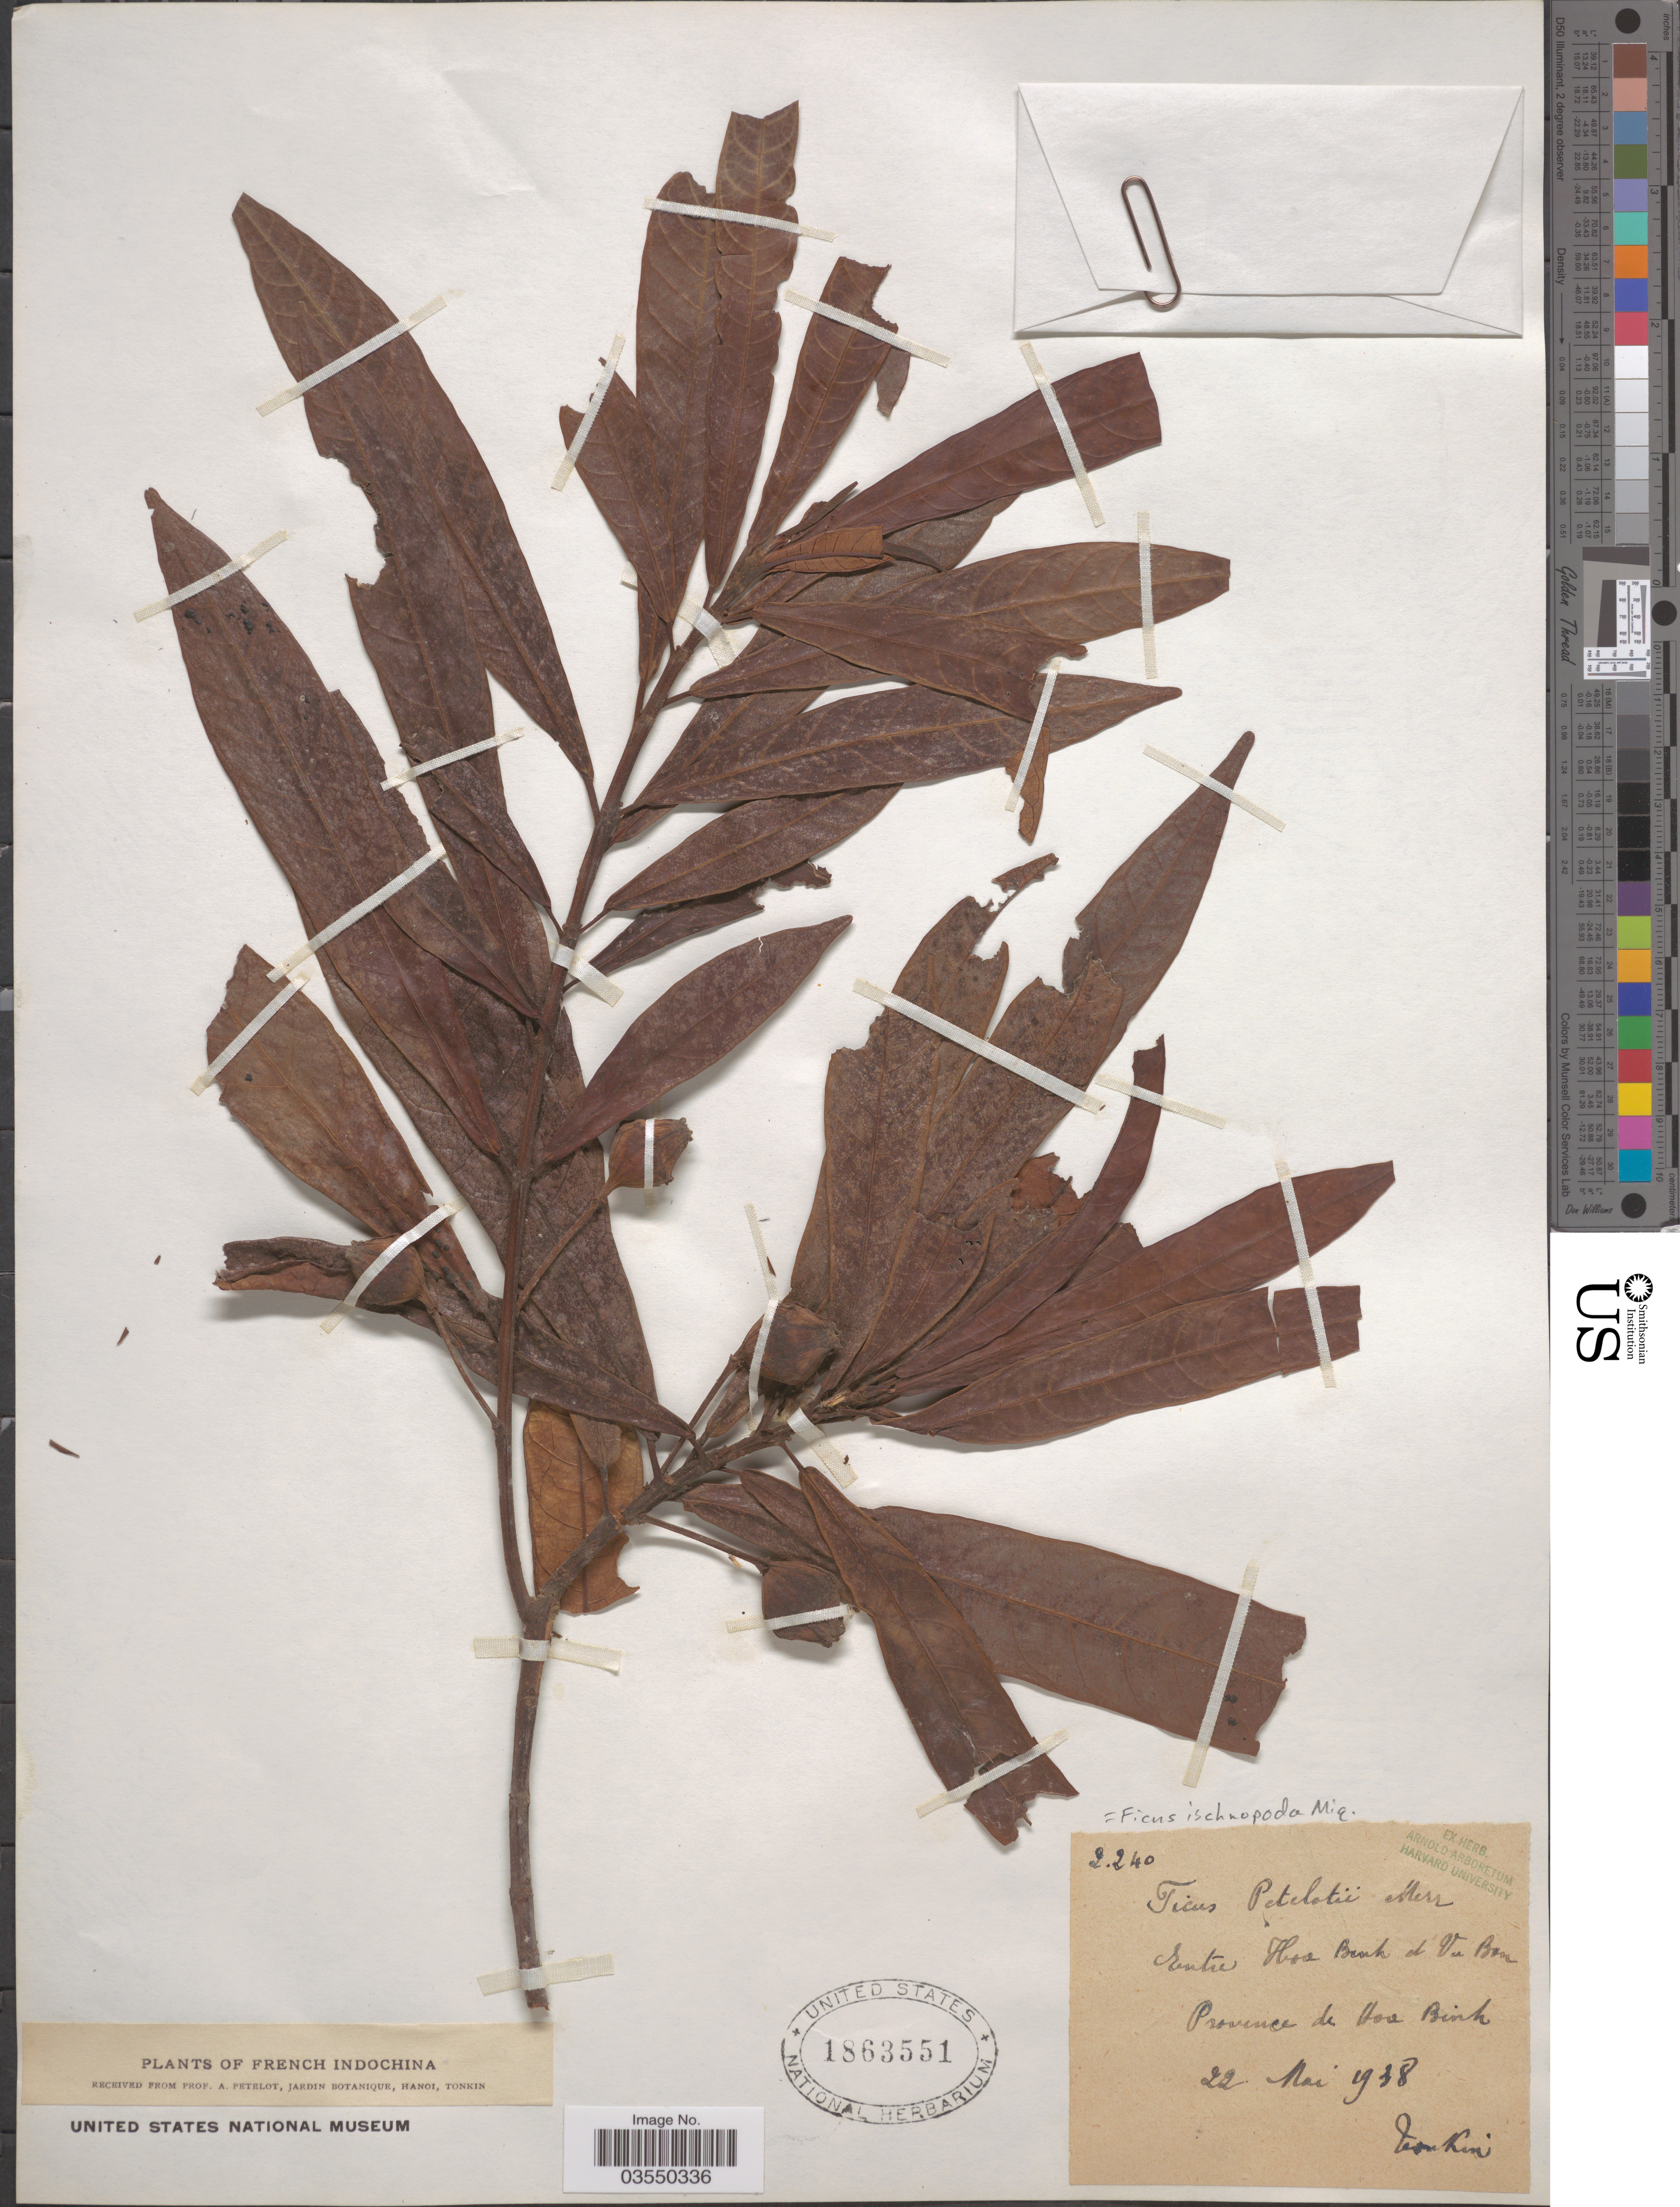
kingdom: Plantae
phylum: Tracheophyta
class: Magnoliopsida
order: Rosales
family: Moraceae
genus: Ficus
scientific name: Ficus ischnopoda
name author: Miq.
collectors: P. A. Pételot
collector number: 2240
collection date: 1938-05-22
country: Vietnam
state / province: Hoa Binh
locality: Entre Hoa Binh et Vu Bon. French Indochina.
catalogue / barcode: US 1863551